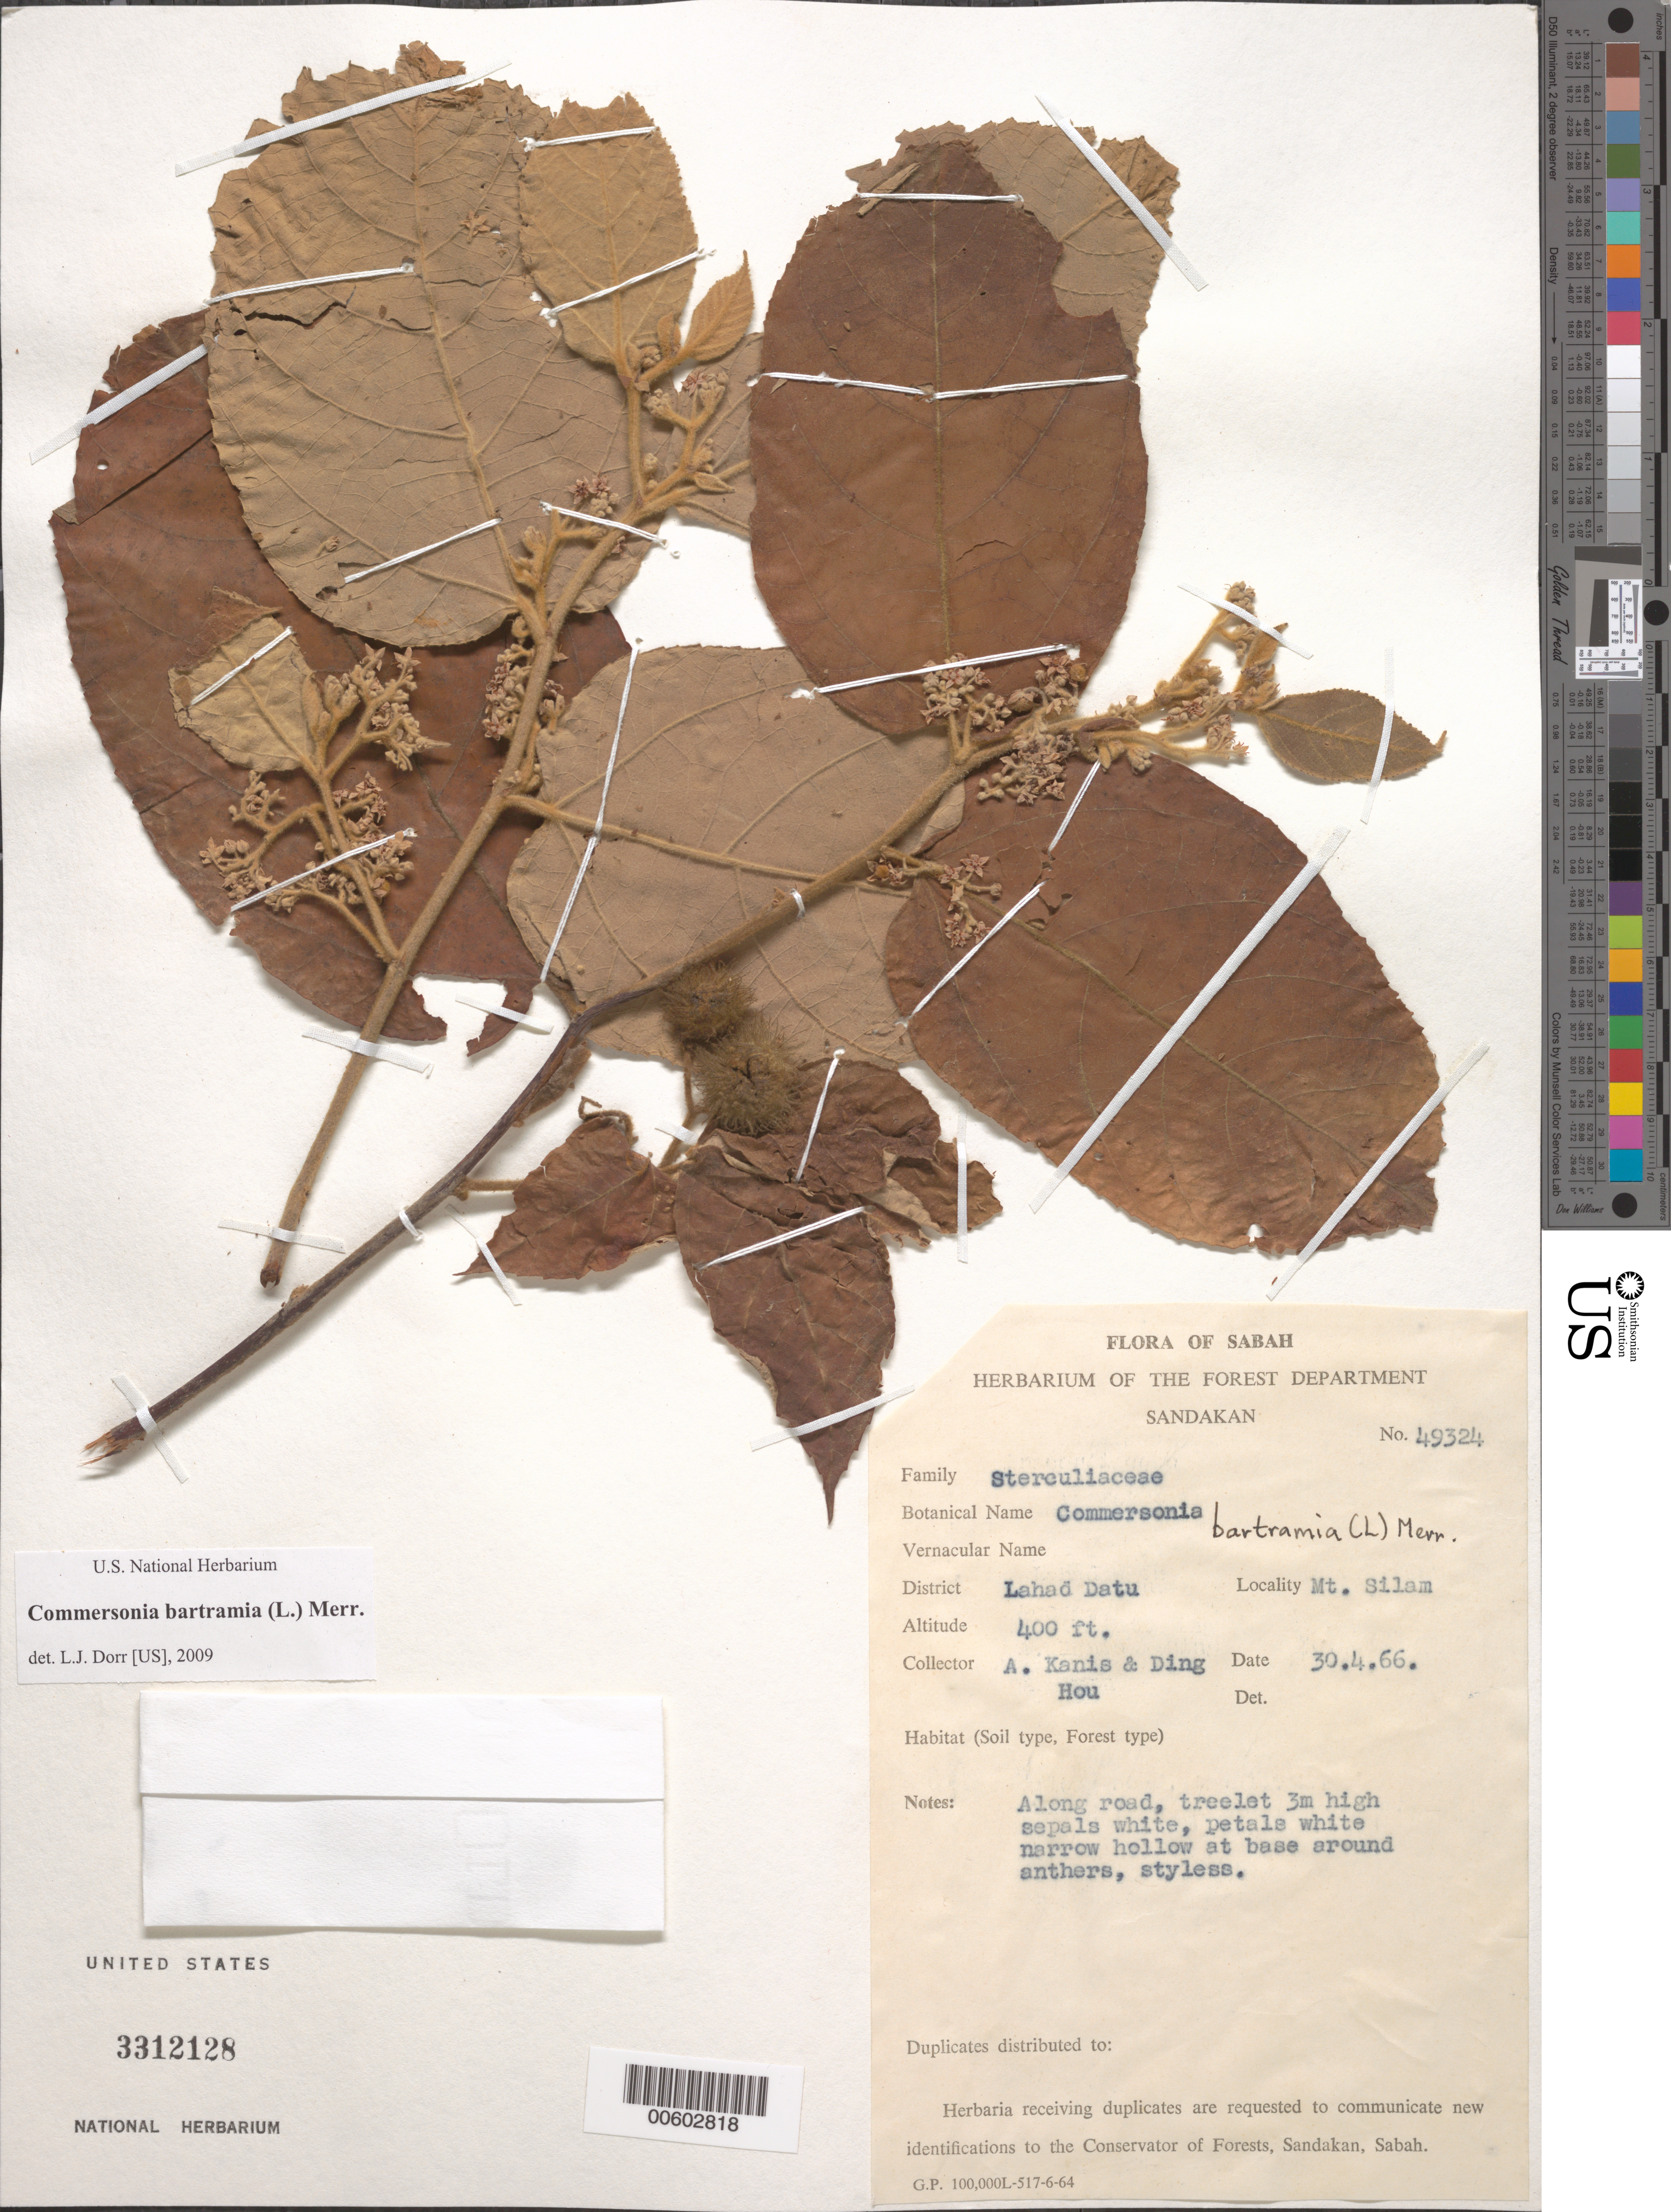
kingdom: Plantae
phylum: Tracheophyta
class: Magnoliopsida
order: Malvales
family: Malvaceae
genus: Commersonia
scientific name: Commersonia bartramia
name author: (L.) Merr.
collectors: A. Kanis & Ding Hou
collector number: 49324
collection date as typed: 30 Apr 1966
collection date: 1966-04-30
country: Malaysia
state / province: Sabah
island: Borneo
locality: Lahad Datu. Mt. Silam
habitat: Along road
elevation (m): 121.9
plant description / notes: US, A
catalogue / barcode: US 3312128